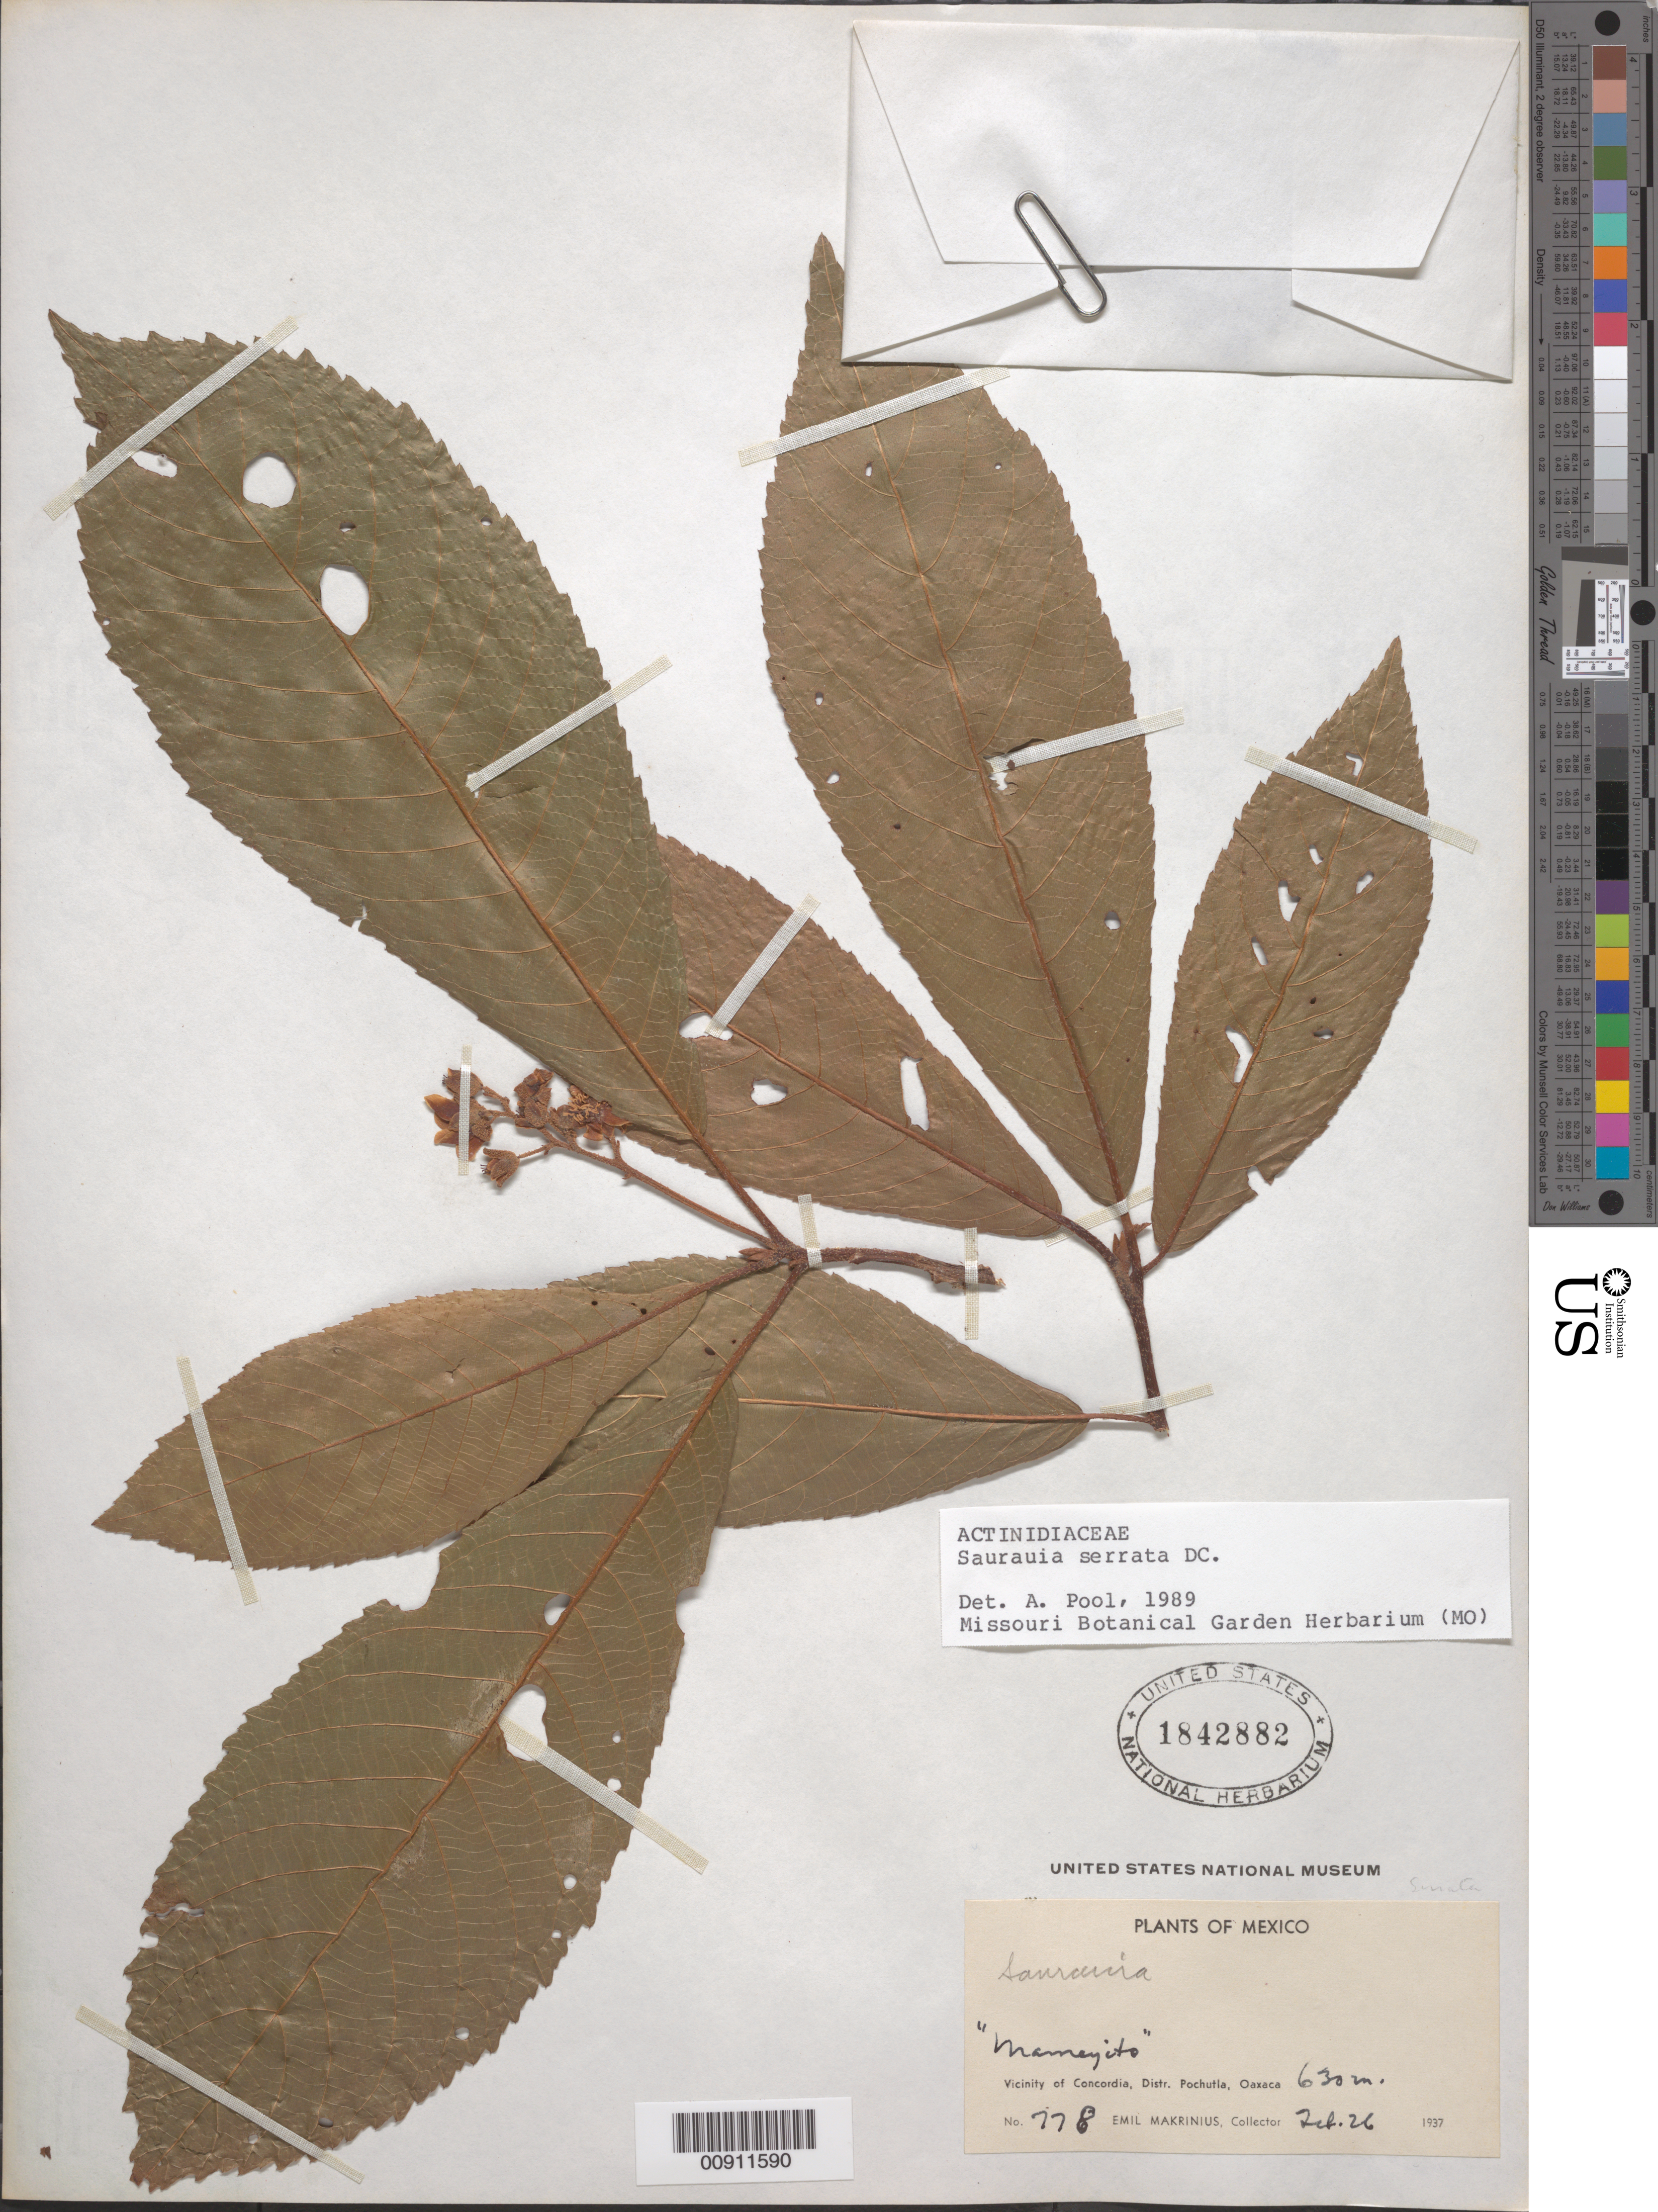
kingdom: Plantae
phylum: Tracheophyta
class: Magnoliopsida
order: Ericales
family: Actinidiaceae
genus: Saurauia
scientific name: Saurauia serrata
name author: DC.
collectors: E. Makrinius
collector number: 778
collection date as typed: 26 Feb 1937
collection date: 1937-02-26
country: Mexico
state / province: Oaxaca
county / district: Pochutla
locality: Vicinity of Concordia, Distr. Pochutla, Oaxaca.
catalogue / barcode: US 1842882